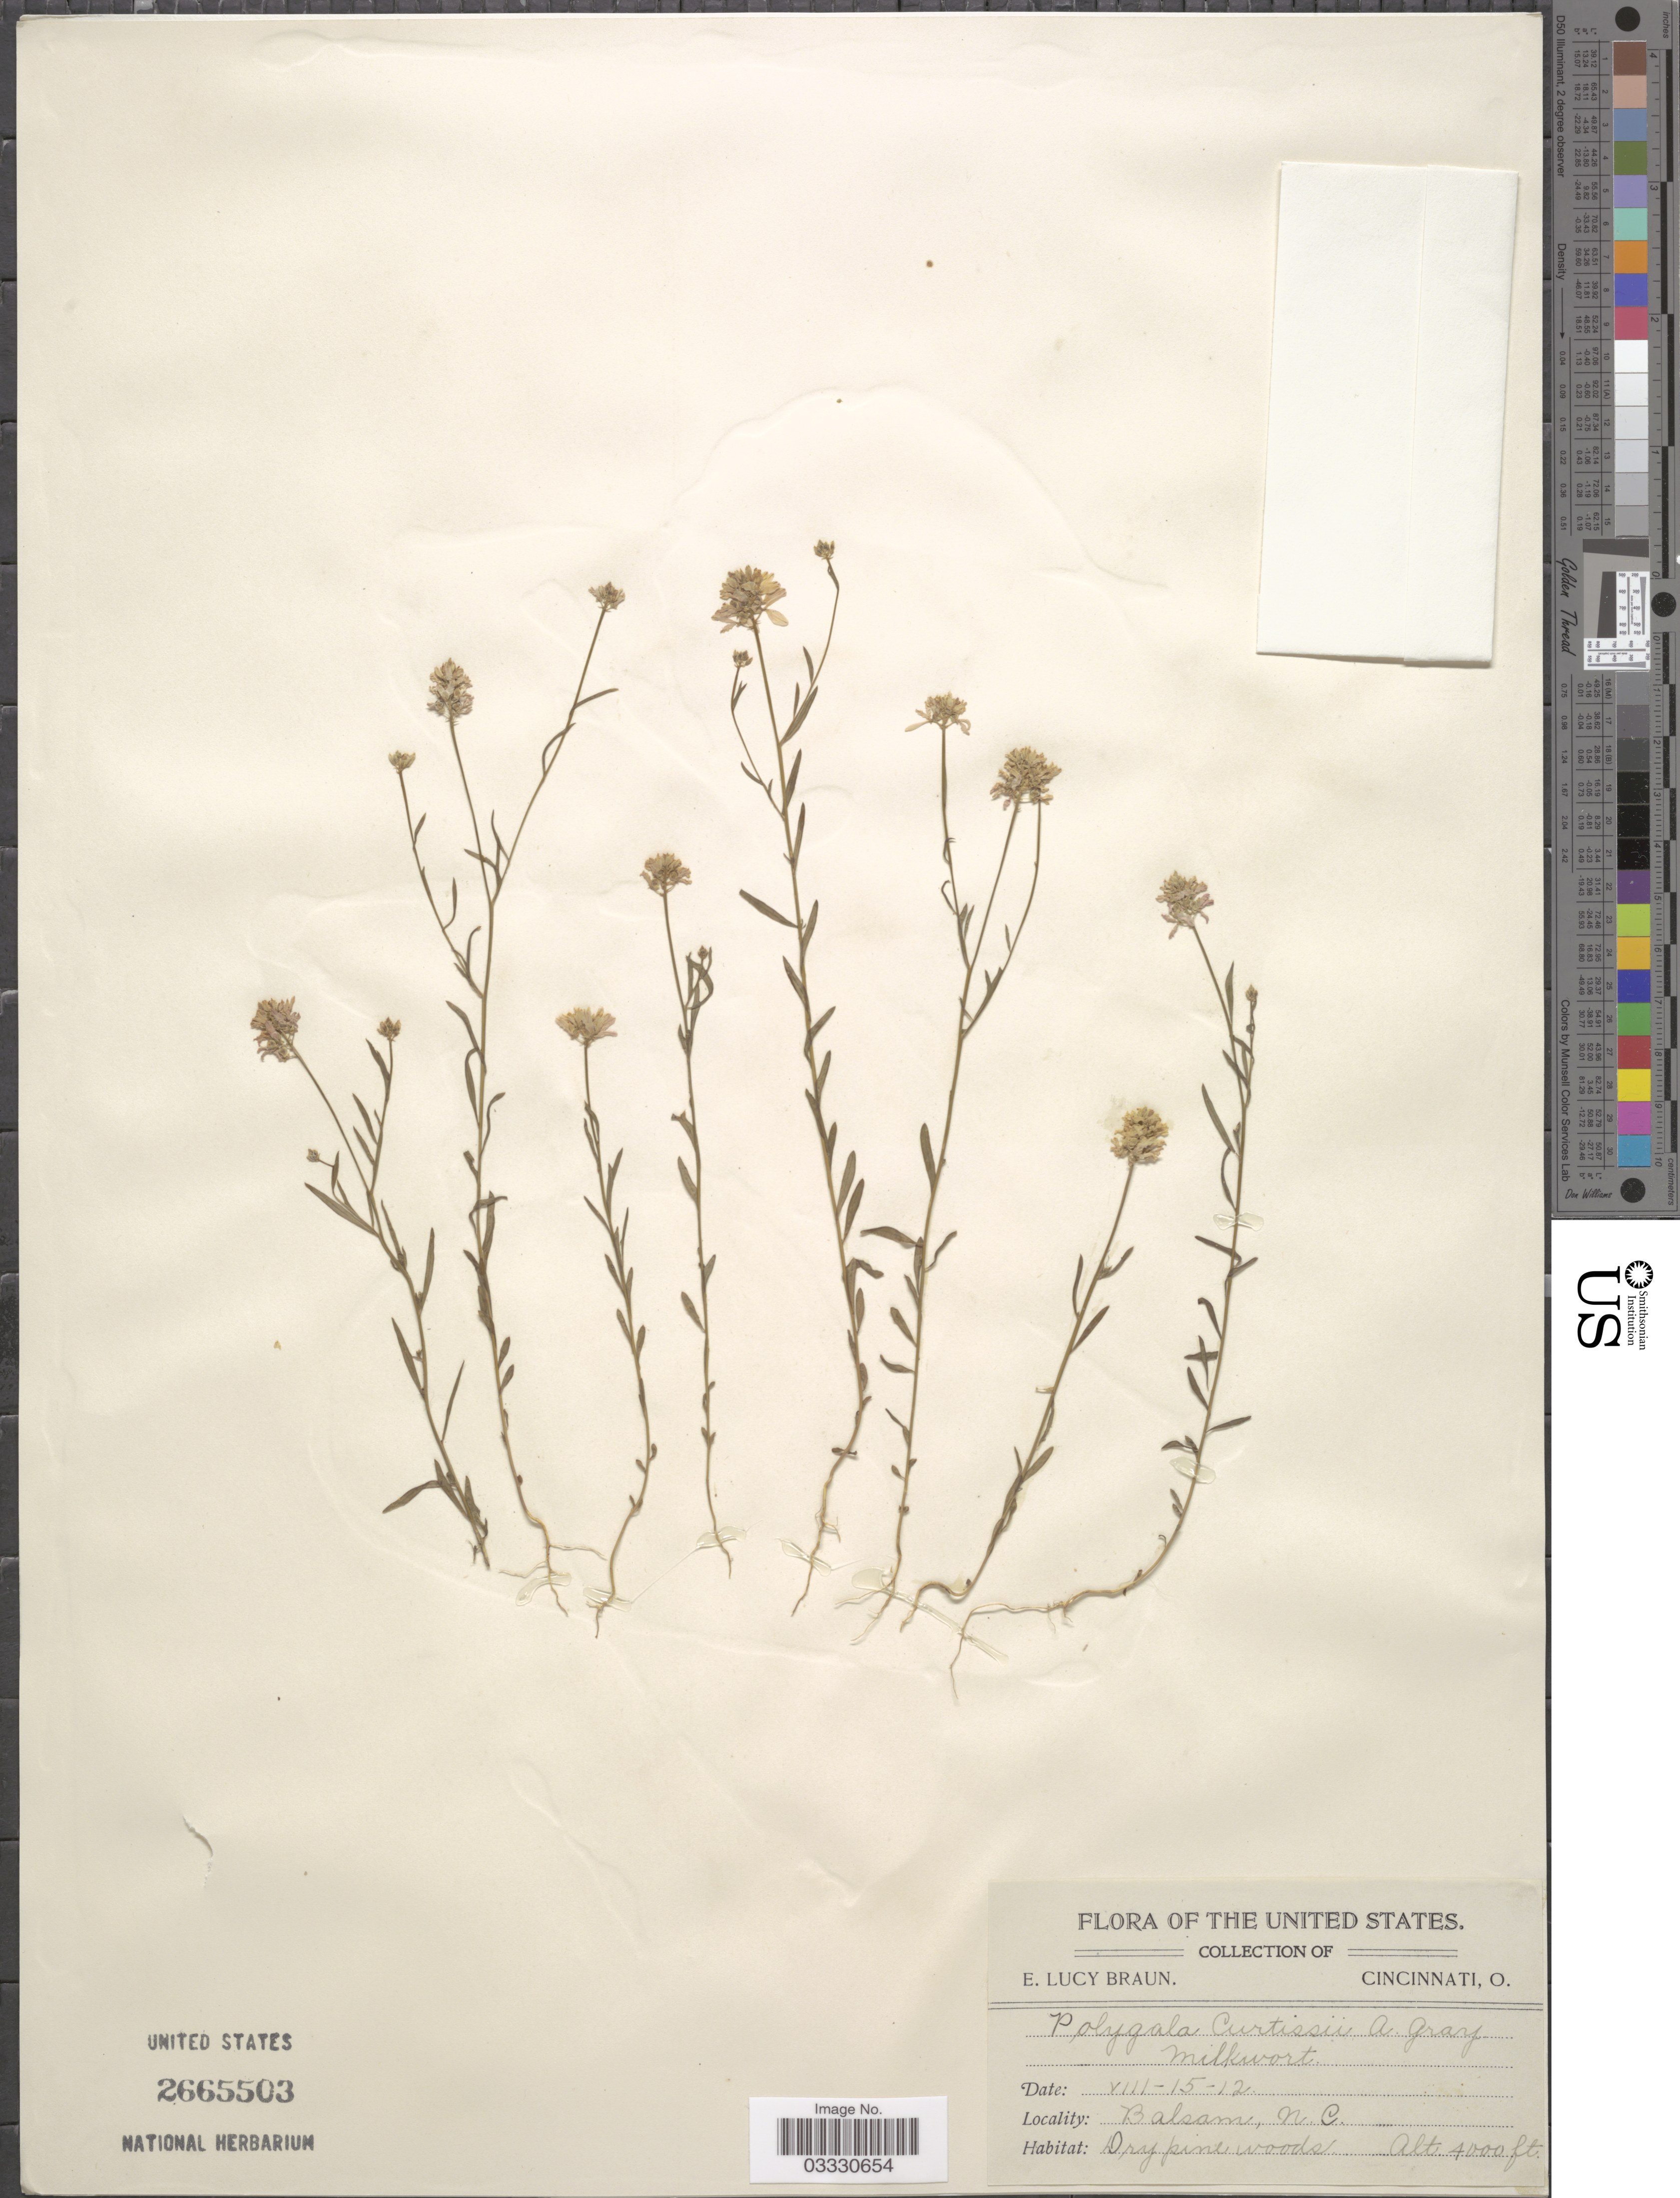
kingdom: Plantae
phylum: Tracheophyta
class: Magnoliopsida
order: Fabales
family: Polygalaceae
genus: Polygala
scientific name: Polygala curtissii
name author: A. Gray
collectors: E. L. Braun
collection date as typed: Transcribed d/m/y: 15/8/12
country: United States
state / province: North Carolina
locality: Balsam.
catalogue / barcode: US 2665503